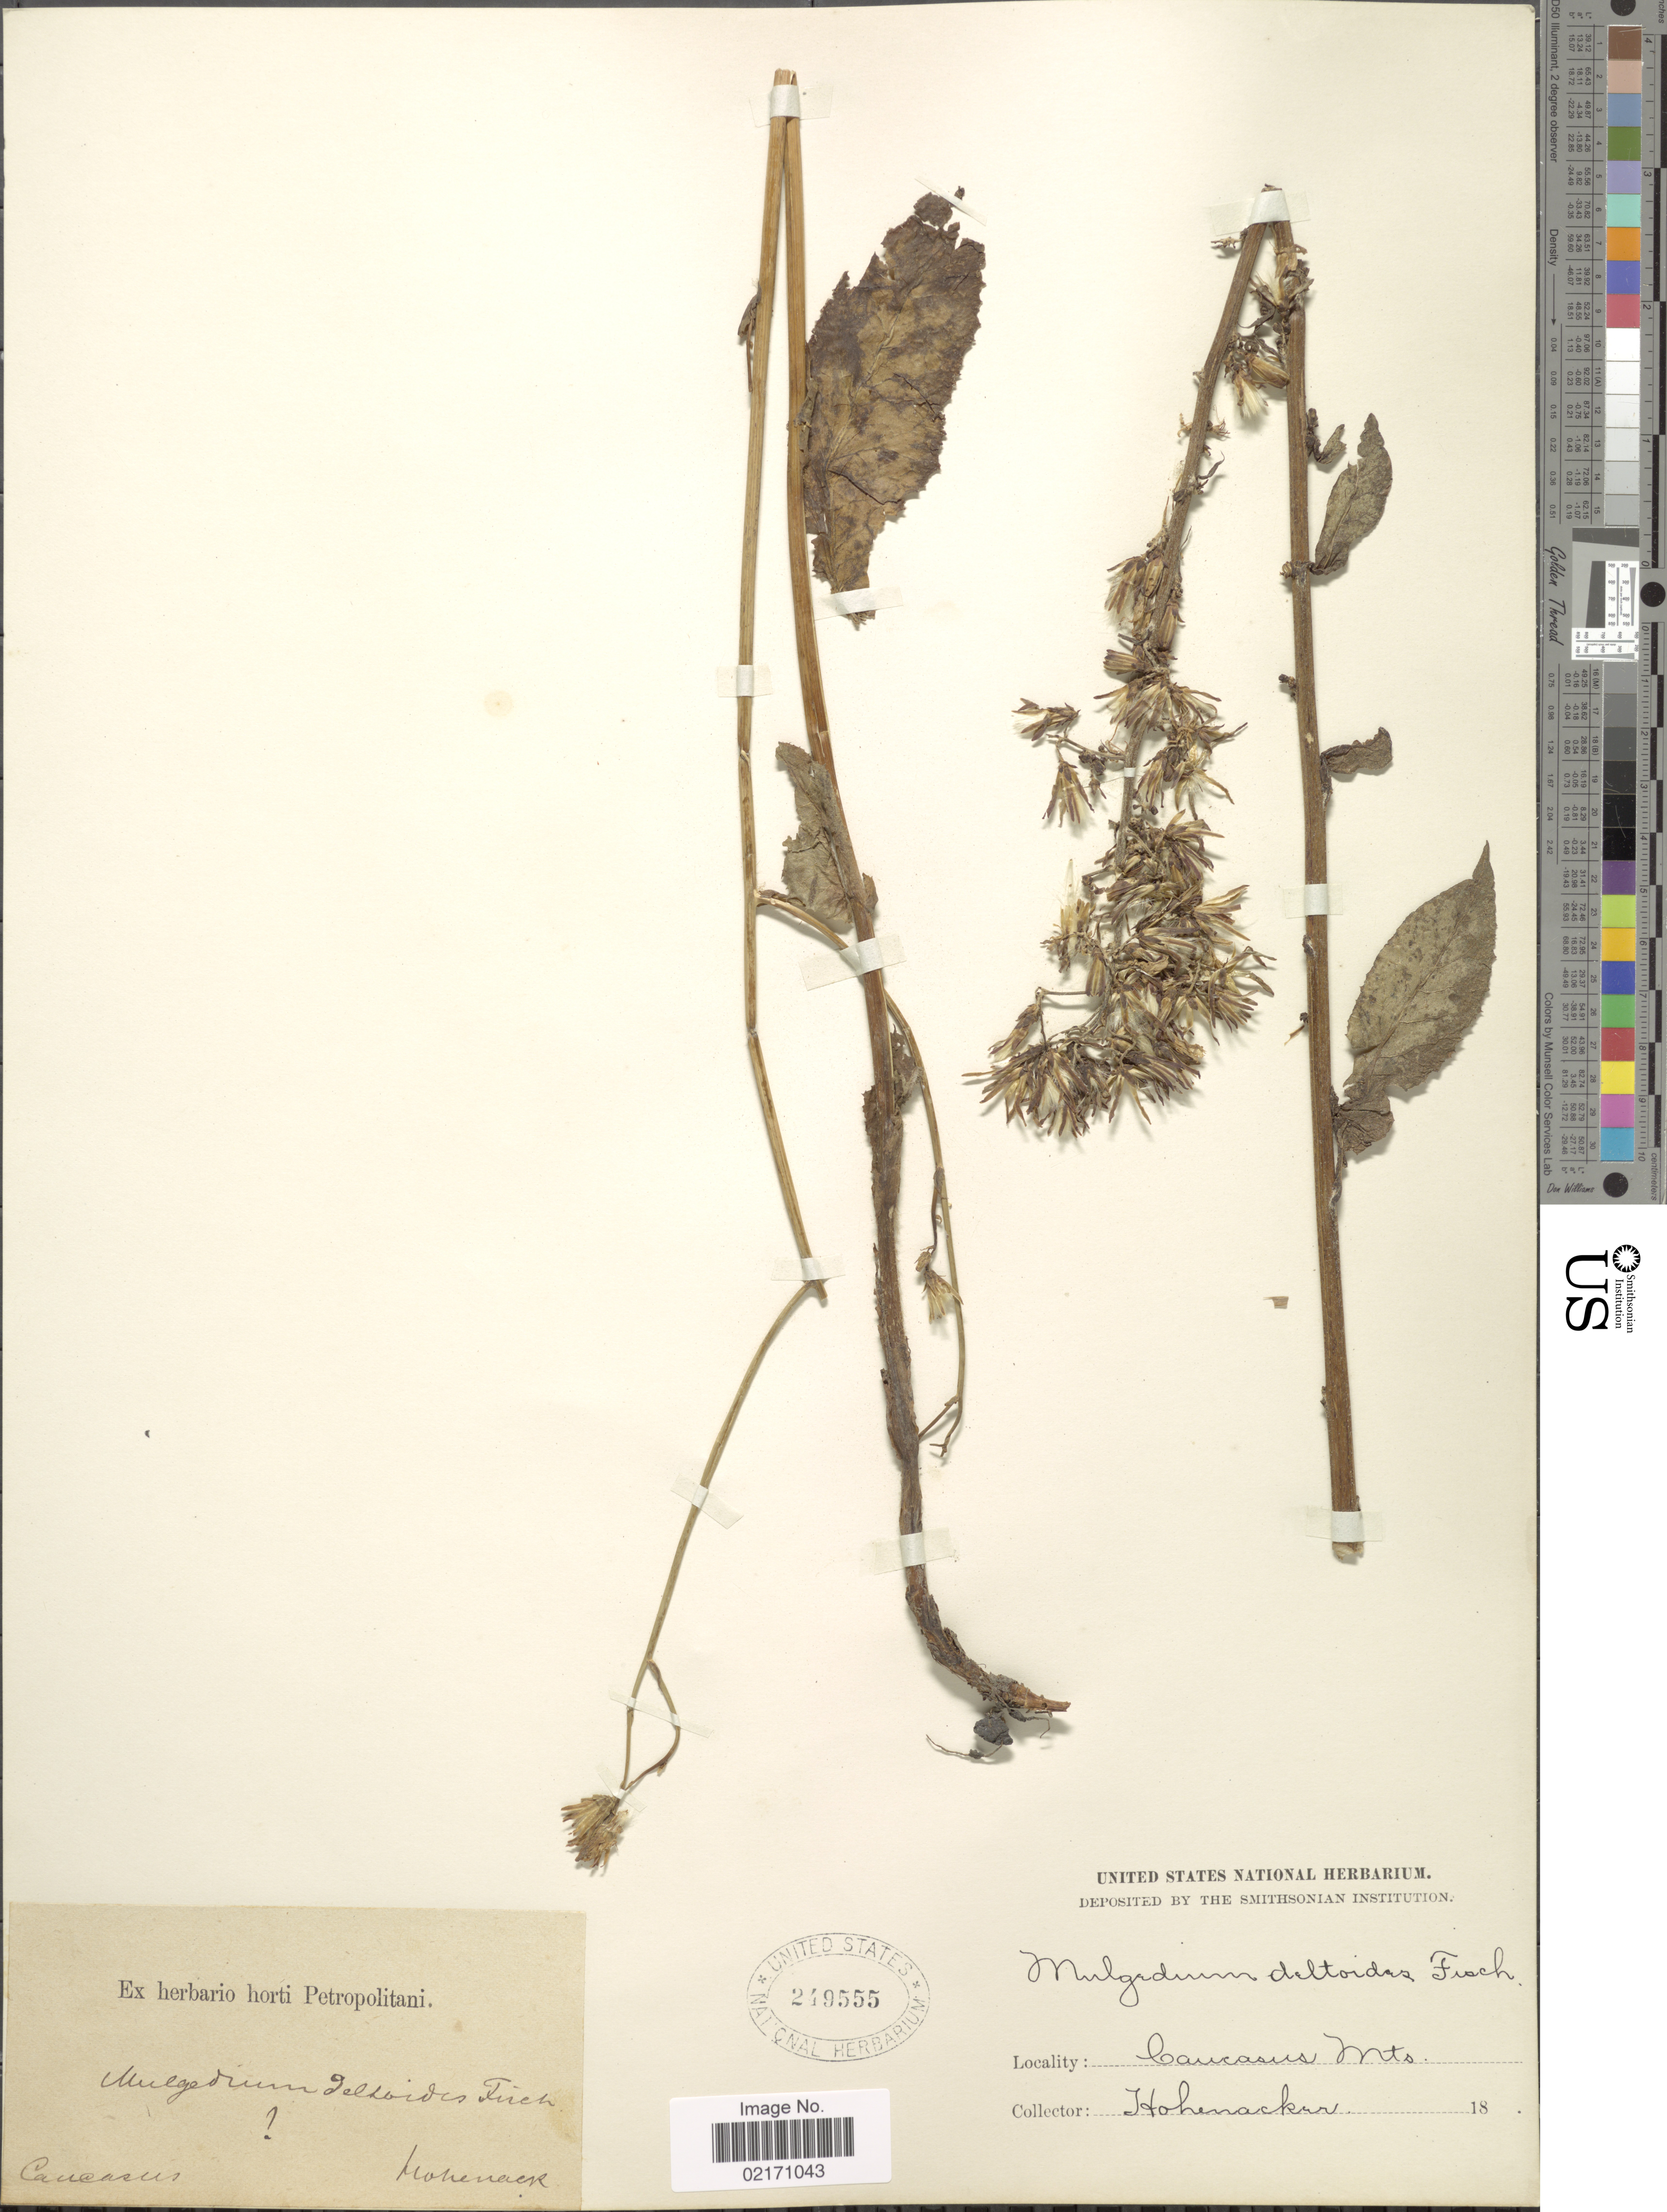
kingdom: Plantae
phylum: Tracheophyta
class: Magnoliopsida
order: Asterales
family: Asteraceae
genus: Lactuca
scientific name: Lactuca deltoidea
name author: (M. Bieb.) C.A. Mey.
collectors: Hohenacker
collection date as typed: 18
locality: Caucasus Mts, Caucasus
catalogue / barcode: US 249555